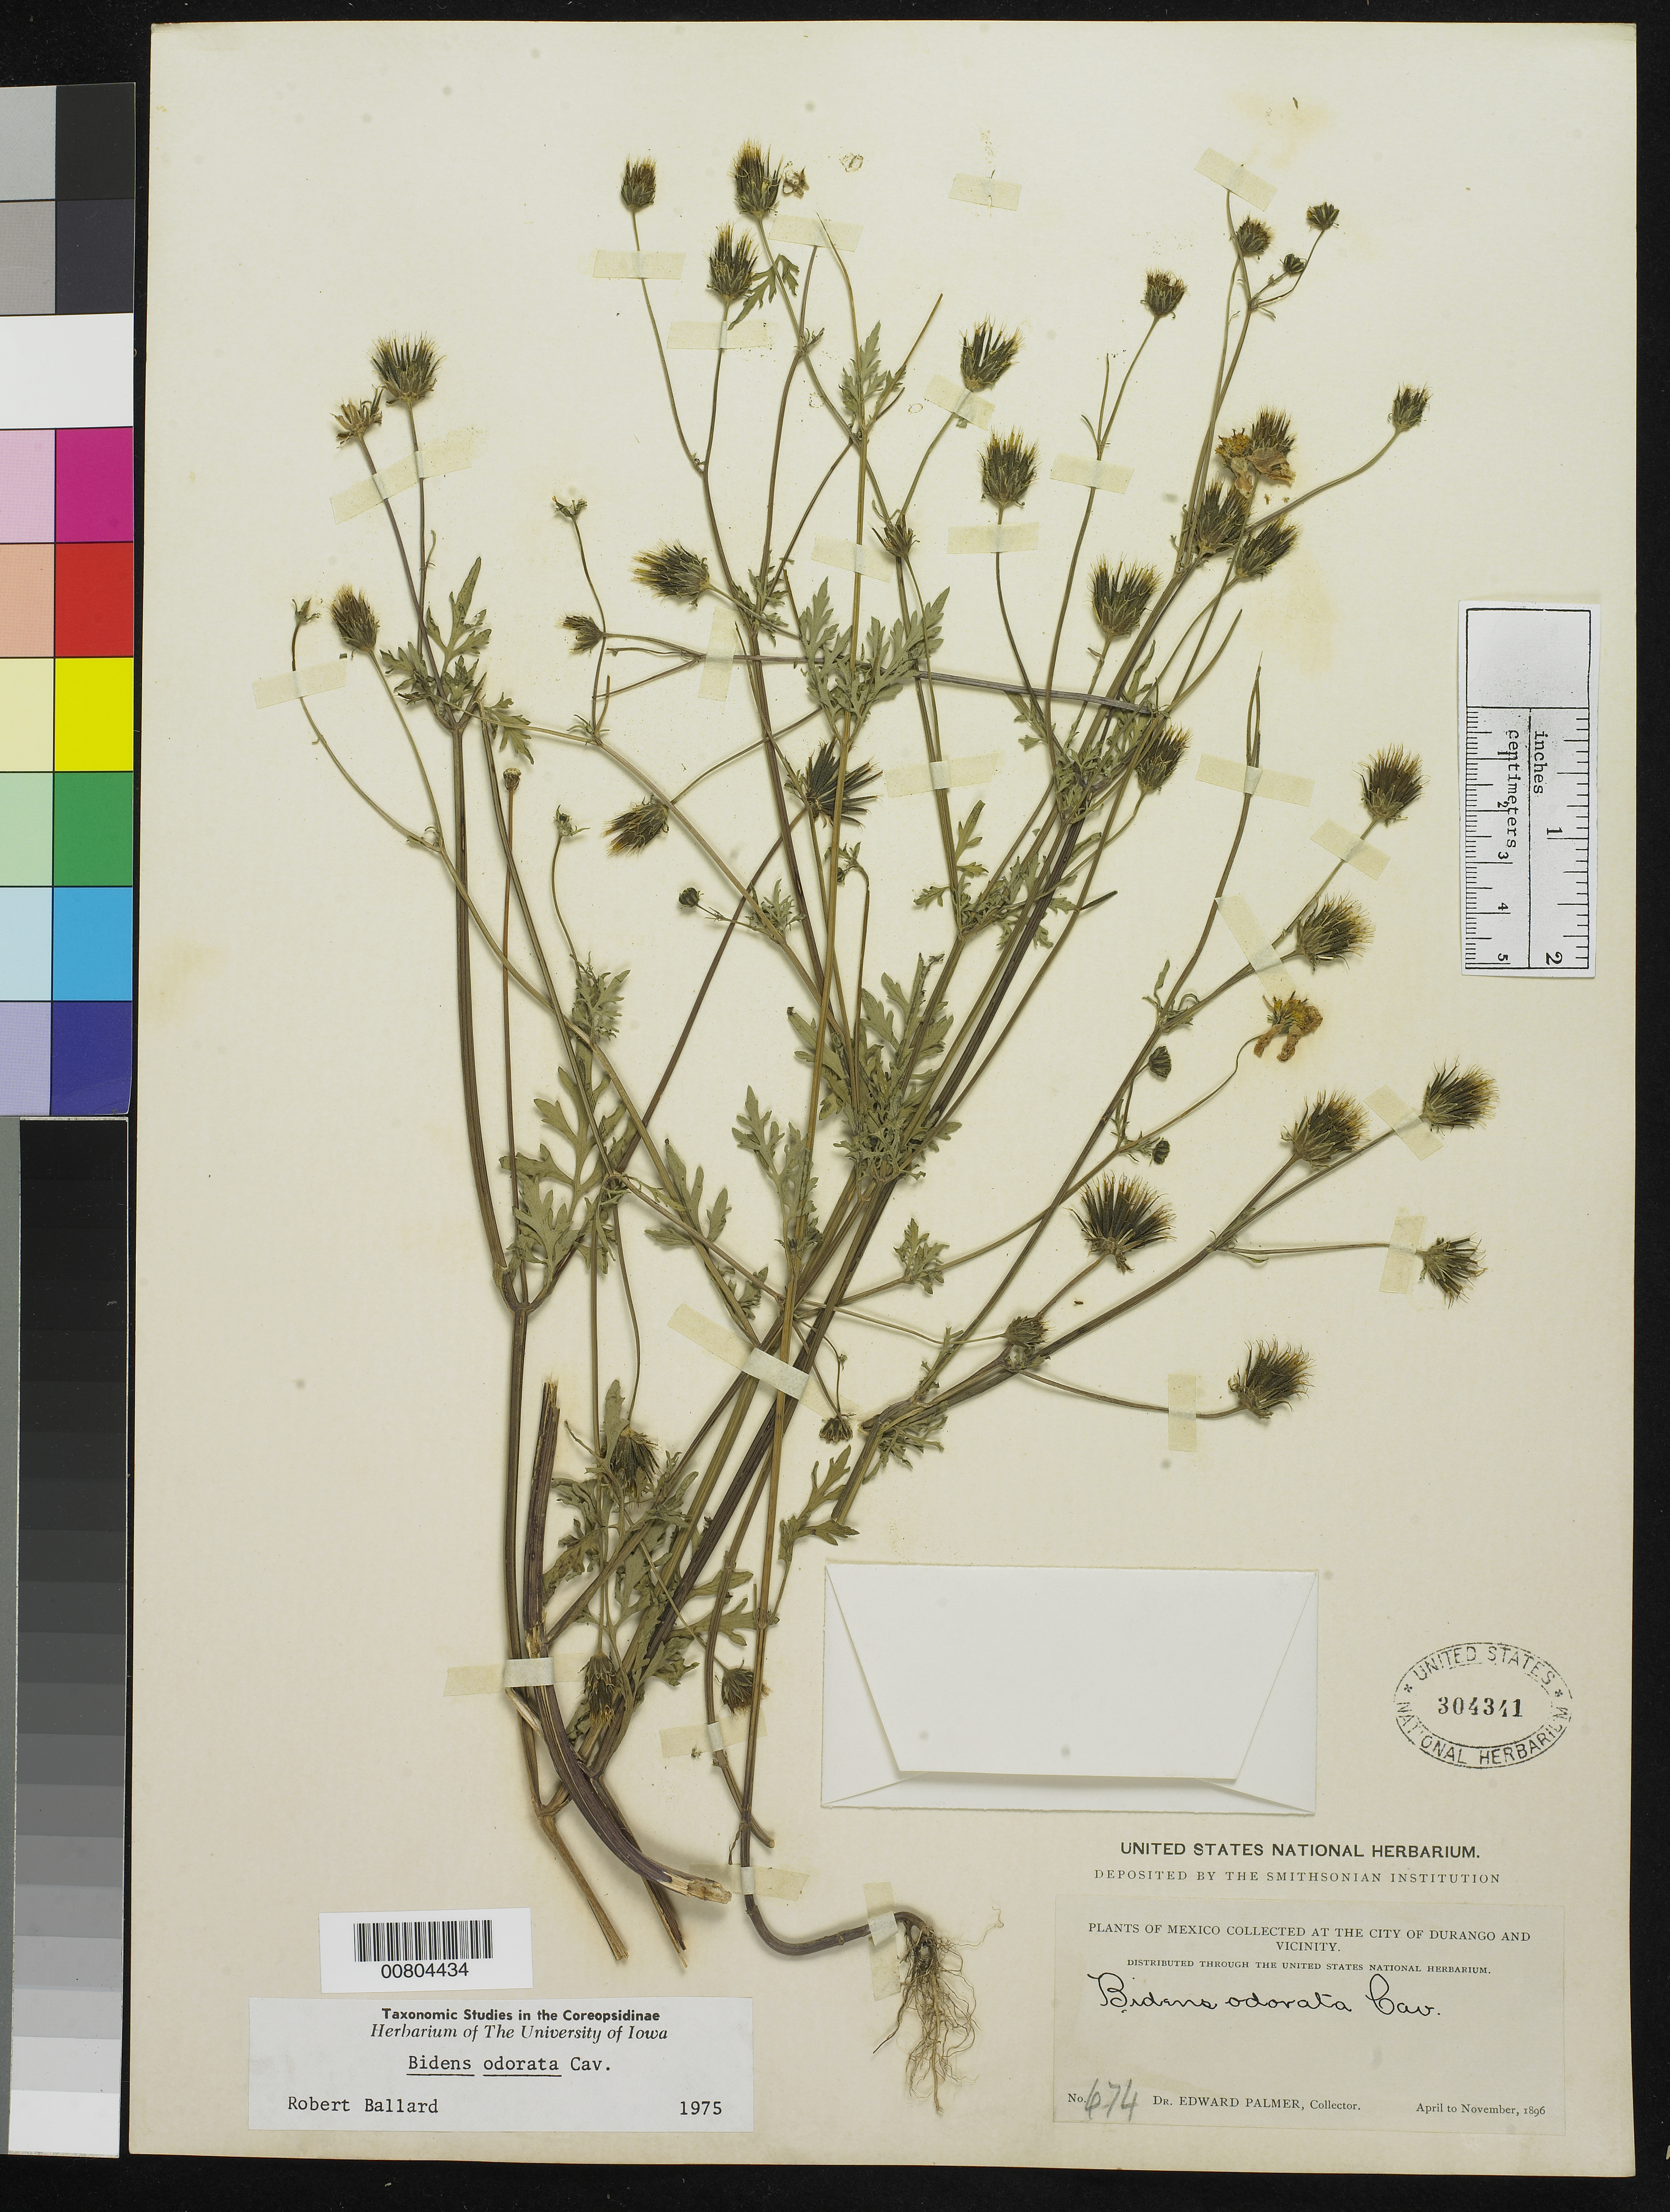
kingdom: Plantae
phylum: Tracheophyta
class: Magnoliopsida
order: Asterales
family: Asteraceae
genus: Bidens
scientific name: Bidens odorata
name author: Cav.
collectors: E. Palmer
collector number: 674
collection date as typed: Apr 1896 to -- Nov 1896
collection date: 1896-04/1896-11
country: Mexico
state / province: Durango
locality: City of Durango and vicinity.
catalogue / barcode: US 304341